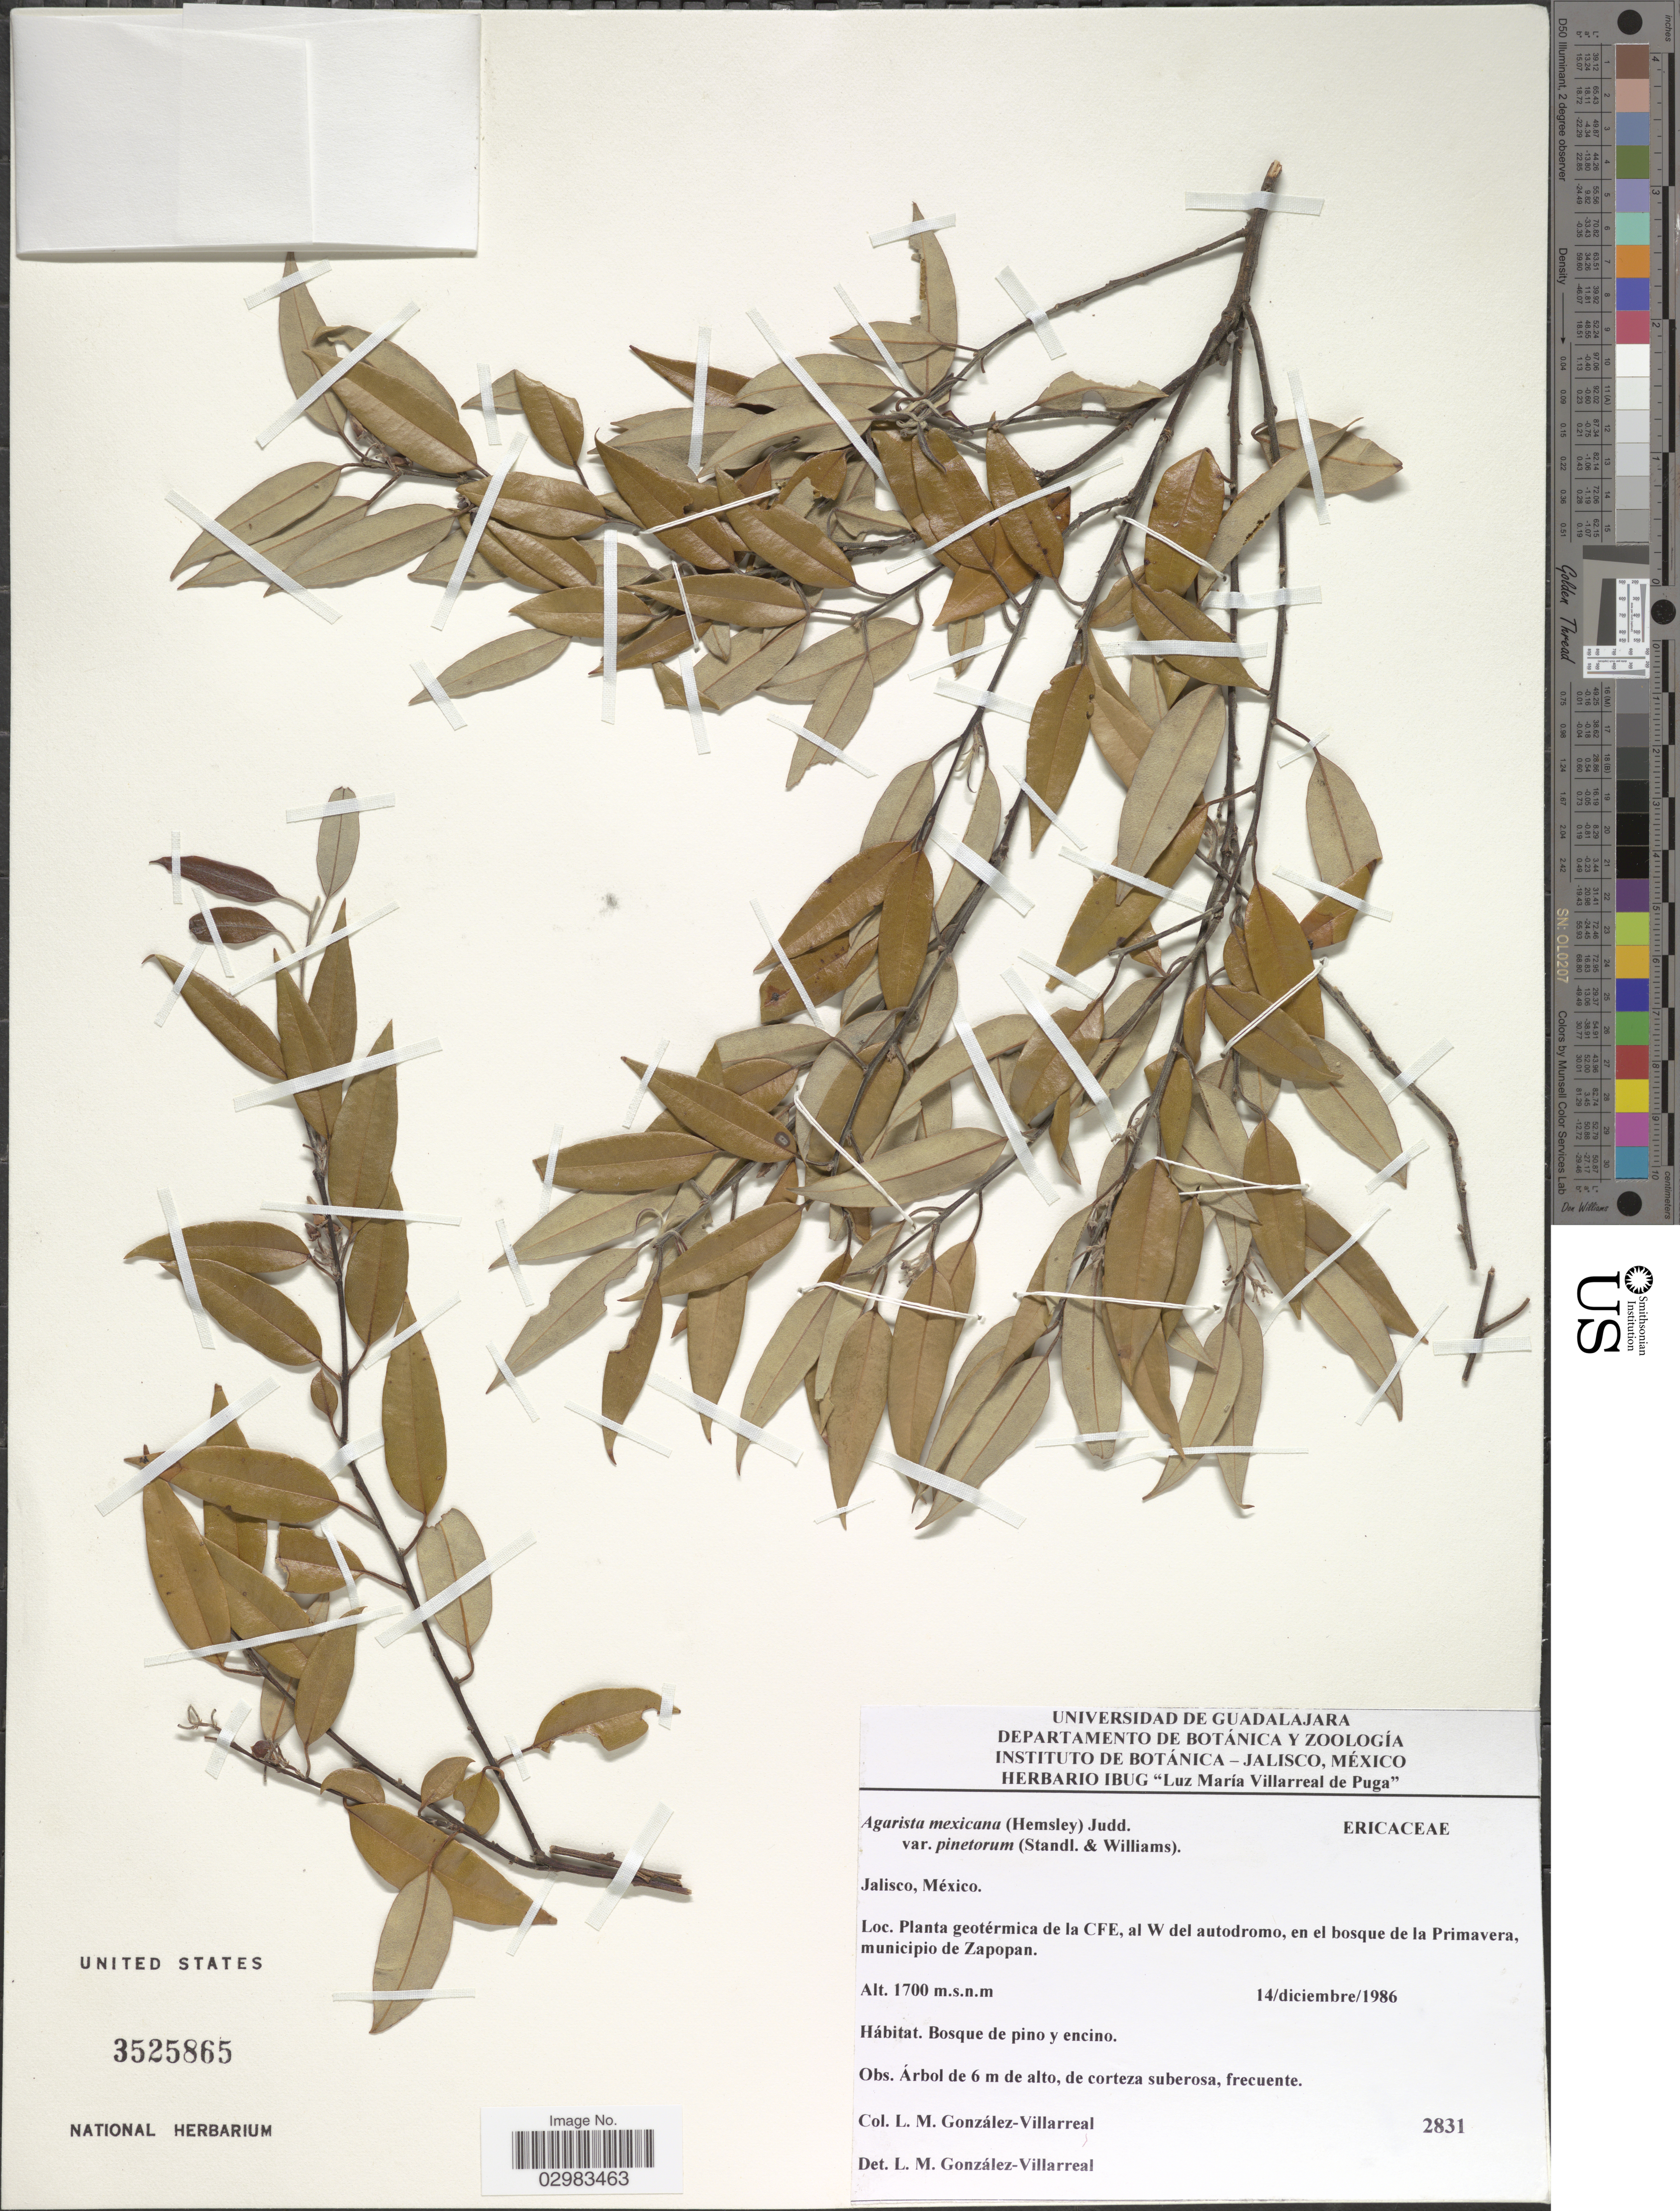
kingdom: Plantae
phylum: Tracheophyta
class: Magnoliopsida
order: Ericales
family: Ericaceae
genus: Leucothoe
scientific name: Leucothoë mexicana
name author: (Hemsl.) Small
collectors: L. M. González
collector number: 2831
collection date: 1986-12-14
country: Mexico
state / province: Jalisco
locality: Planta geotérmica de la CFE, al W del autodromo, en el bosque de la Primavera, municipio de Zapopan.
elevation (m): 1700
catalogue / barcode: US 3525865